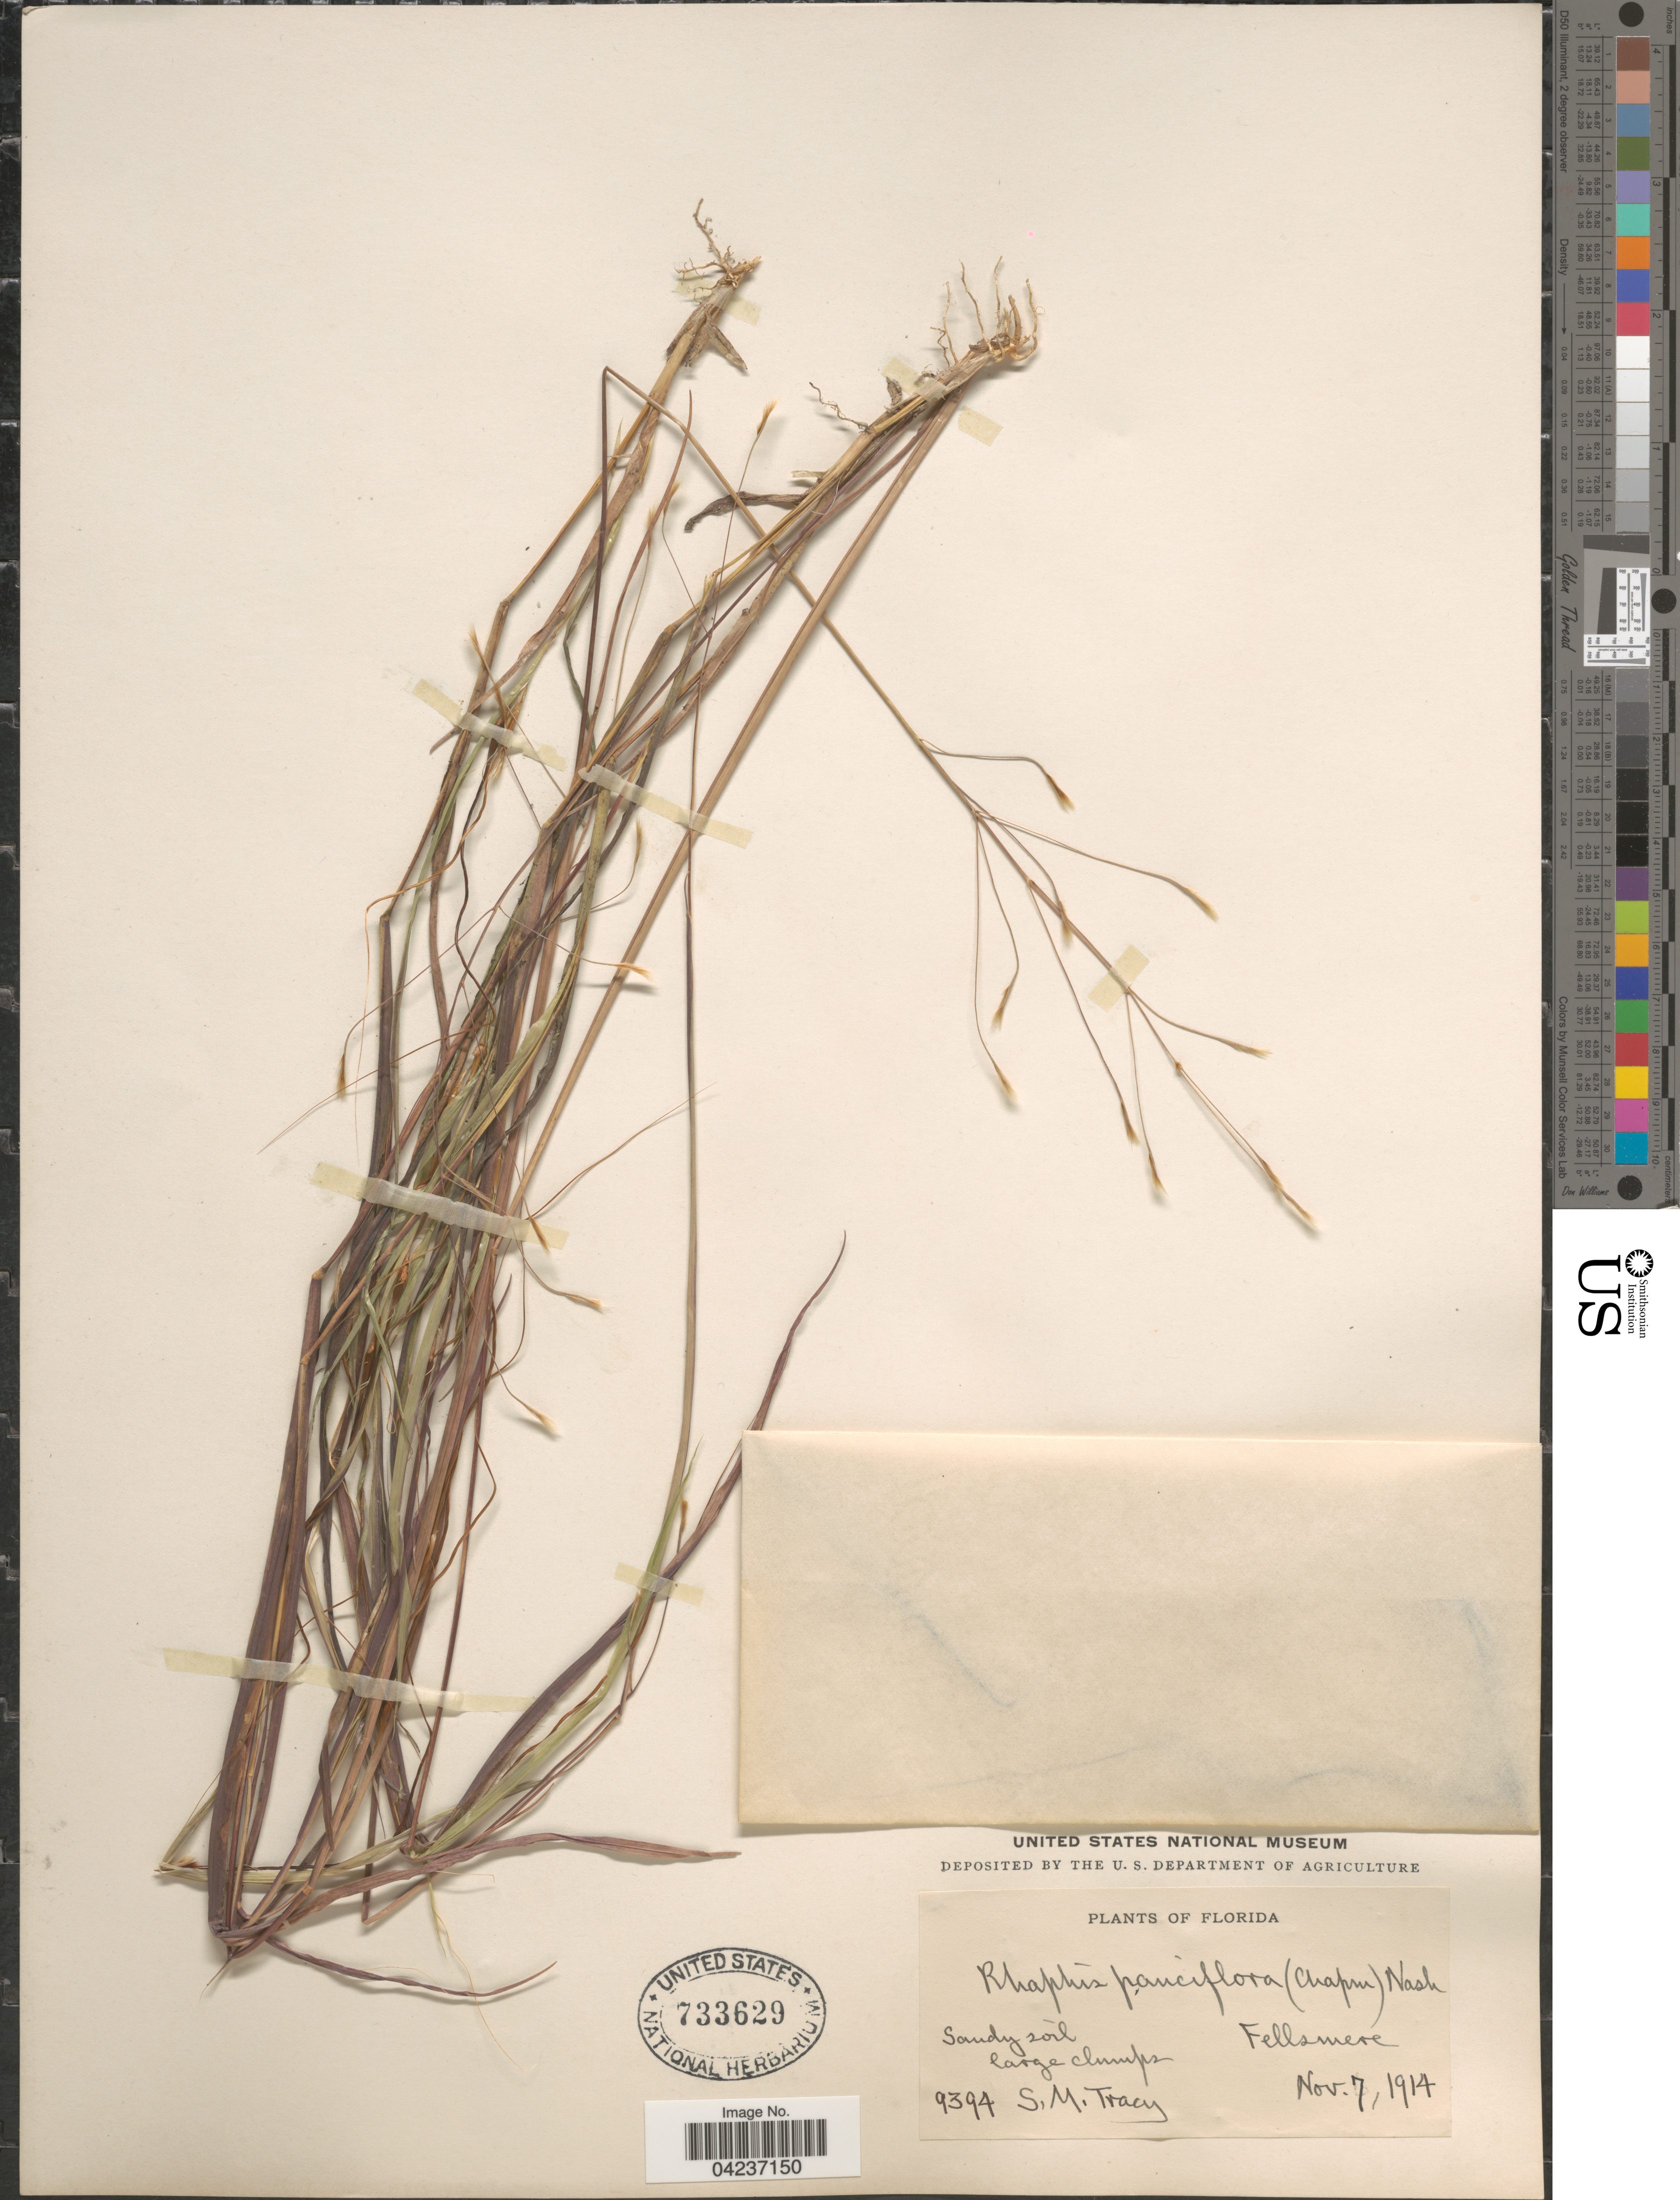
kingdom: Plantae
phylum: Tracheophyta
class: Liliopsida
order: Poales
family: Poaceae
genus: Chrysopogon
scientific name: Chrysopogon pauciflorus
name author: (Chapm.) Benth. ex Vasey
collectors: S. M. Tracy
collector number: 9394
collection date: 1914-11-07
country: United States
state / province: Florida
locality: Fellsmere.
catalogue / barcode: US 733629